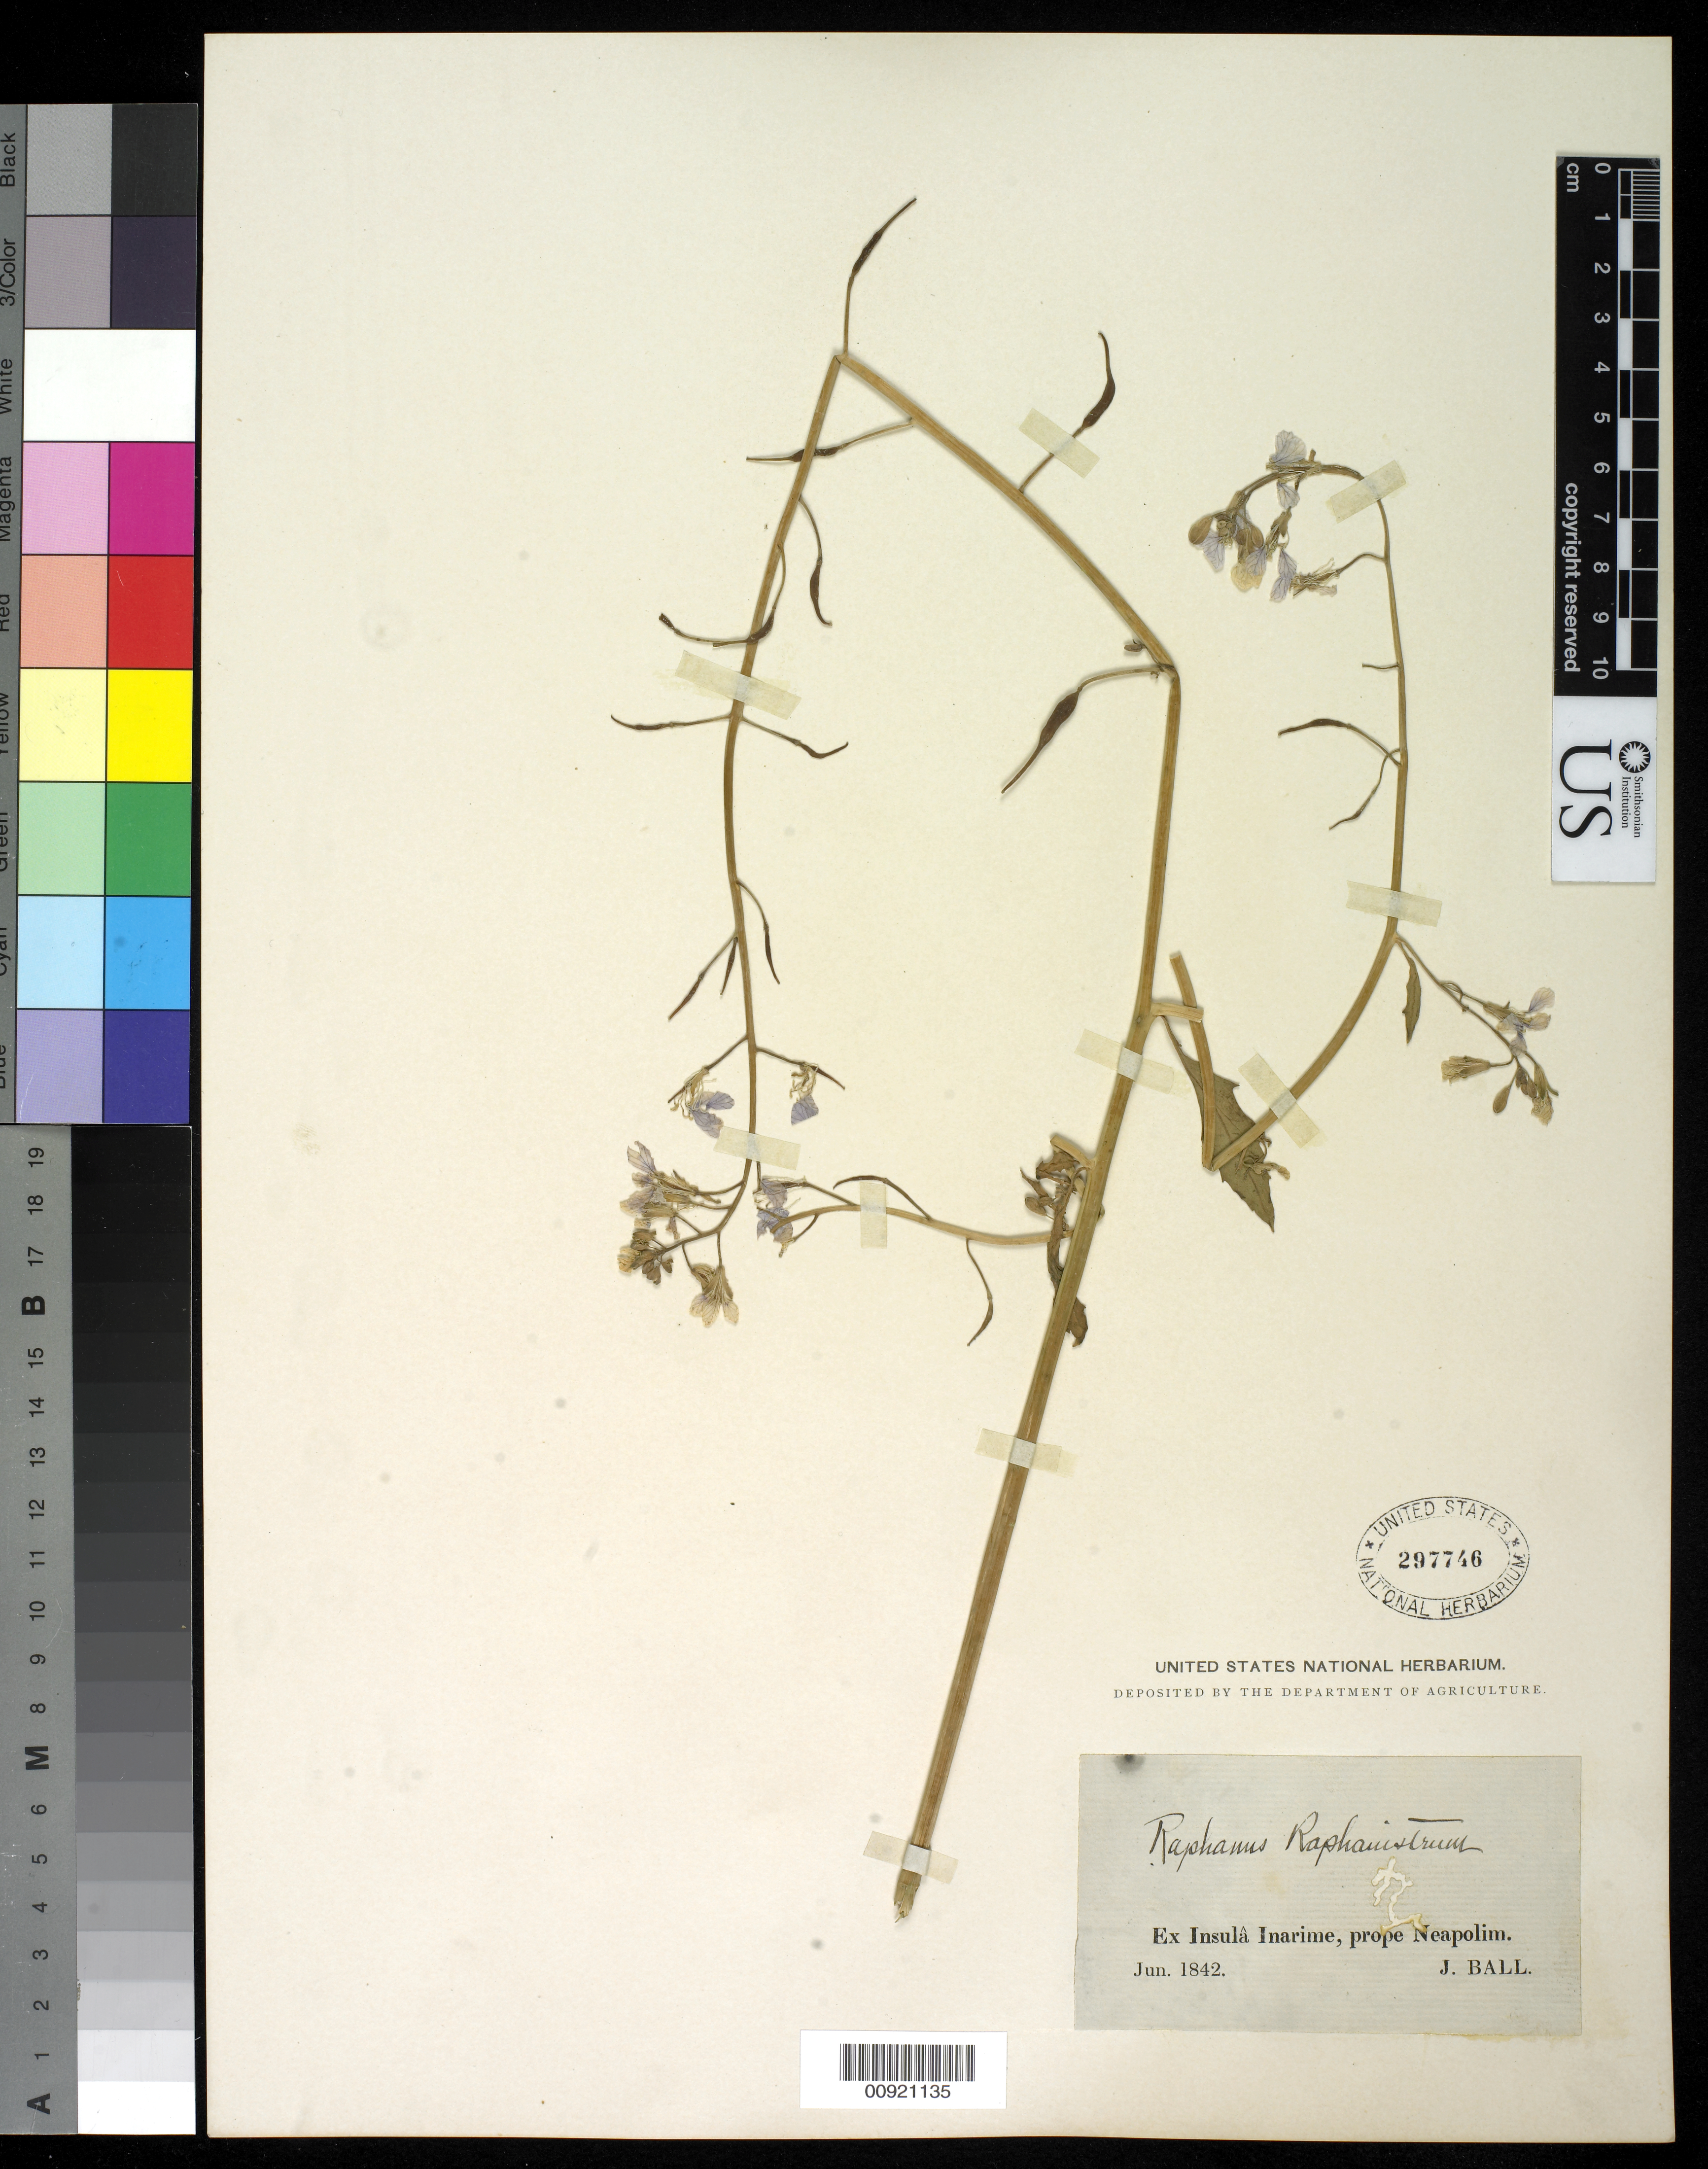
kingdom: Plantae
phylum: Tracheophyta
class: Magnoliopsida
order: Brassicales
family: Brassicaceae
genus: Raphanus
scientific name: Raphanus sativus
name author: L.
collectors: J. Ball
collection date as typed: Jun 1842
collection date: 1842-06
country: Italy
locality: Inarime Island, Napoli Prov.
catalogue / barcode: US 297746